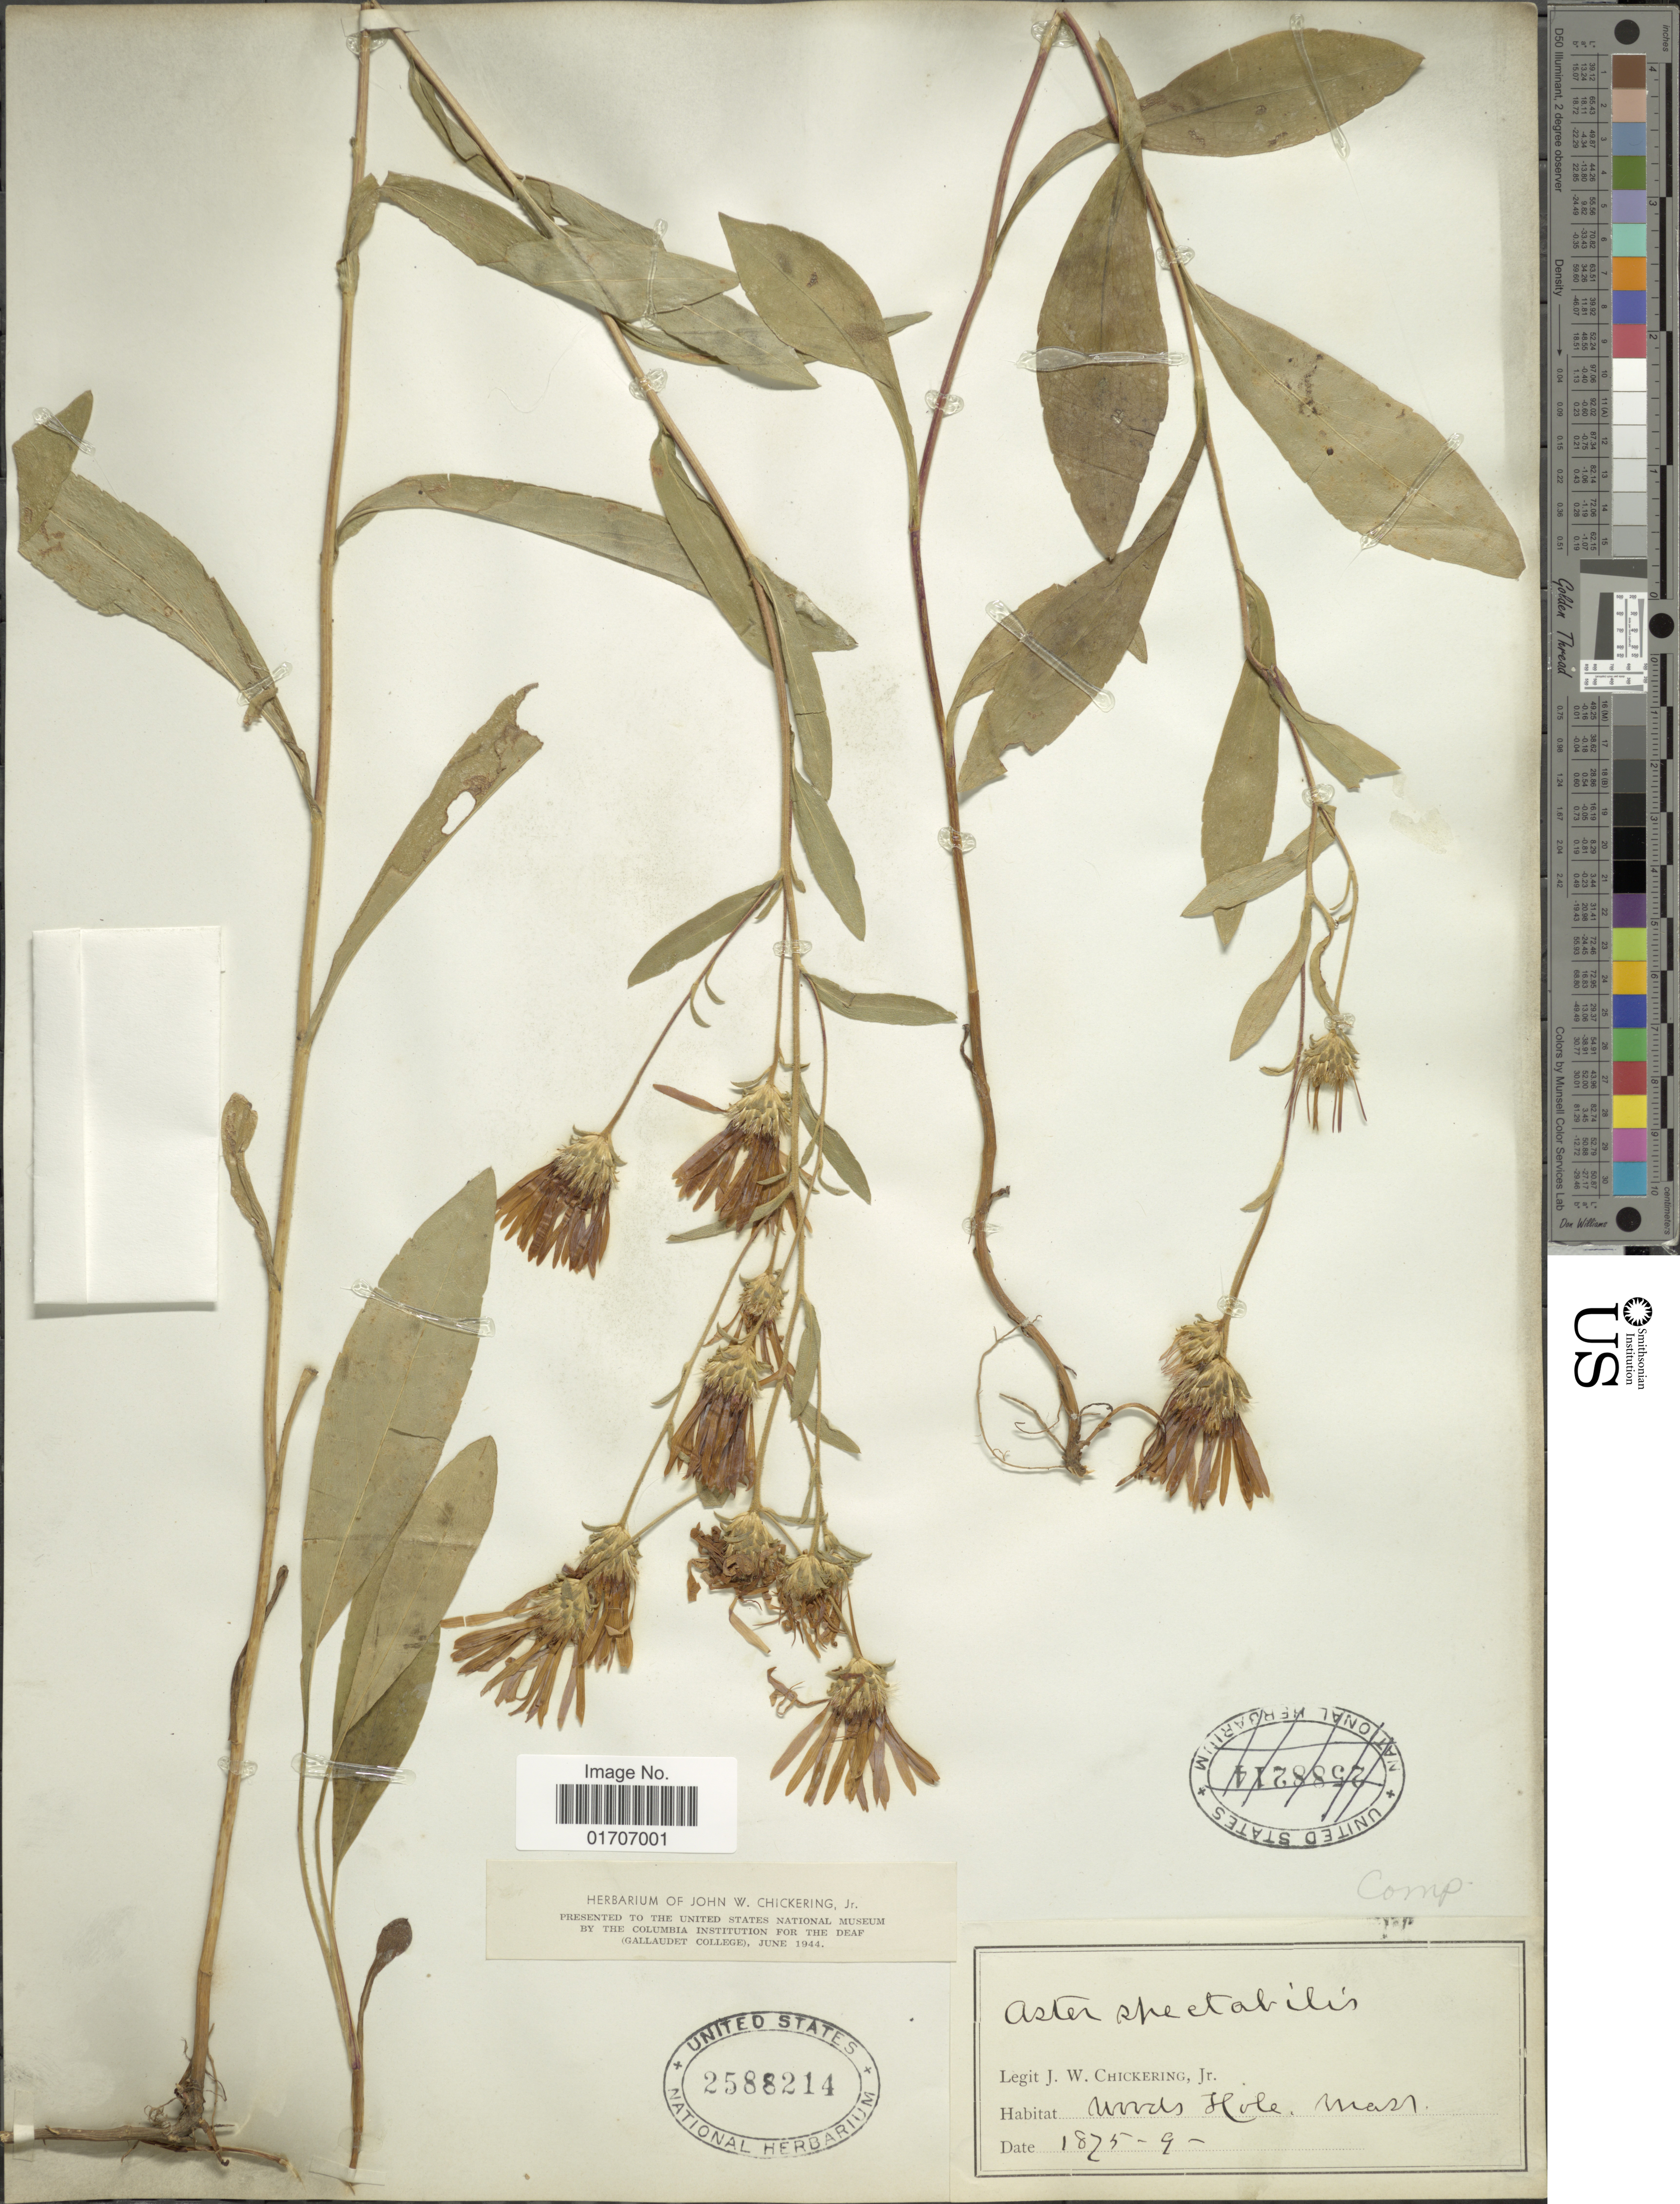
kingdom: Plantae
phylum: Tracheophyta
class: Magnoliopsida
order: Asterales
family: Asteraceae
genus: Eurybia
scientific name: Eurybia spectabilis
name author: (Aiton) G.L. Nesom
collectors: J. W. Chickering Jr.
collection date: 1875-09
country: United States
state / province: Massachusetts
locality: Woods Hole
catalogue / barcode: US 2588214